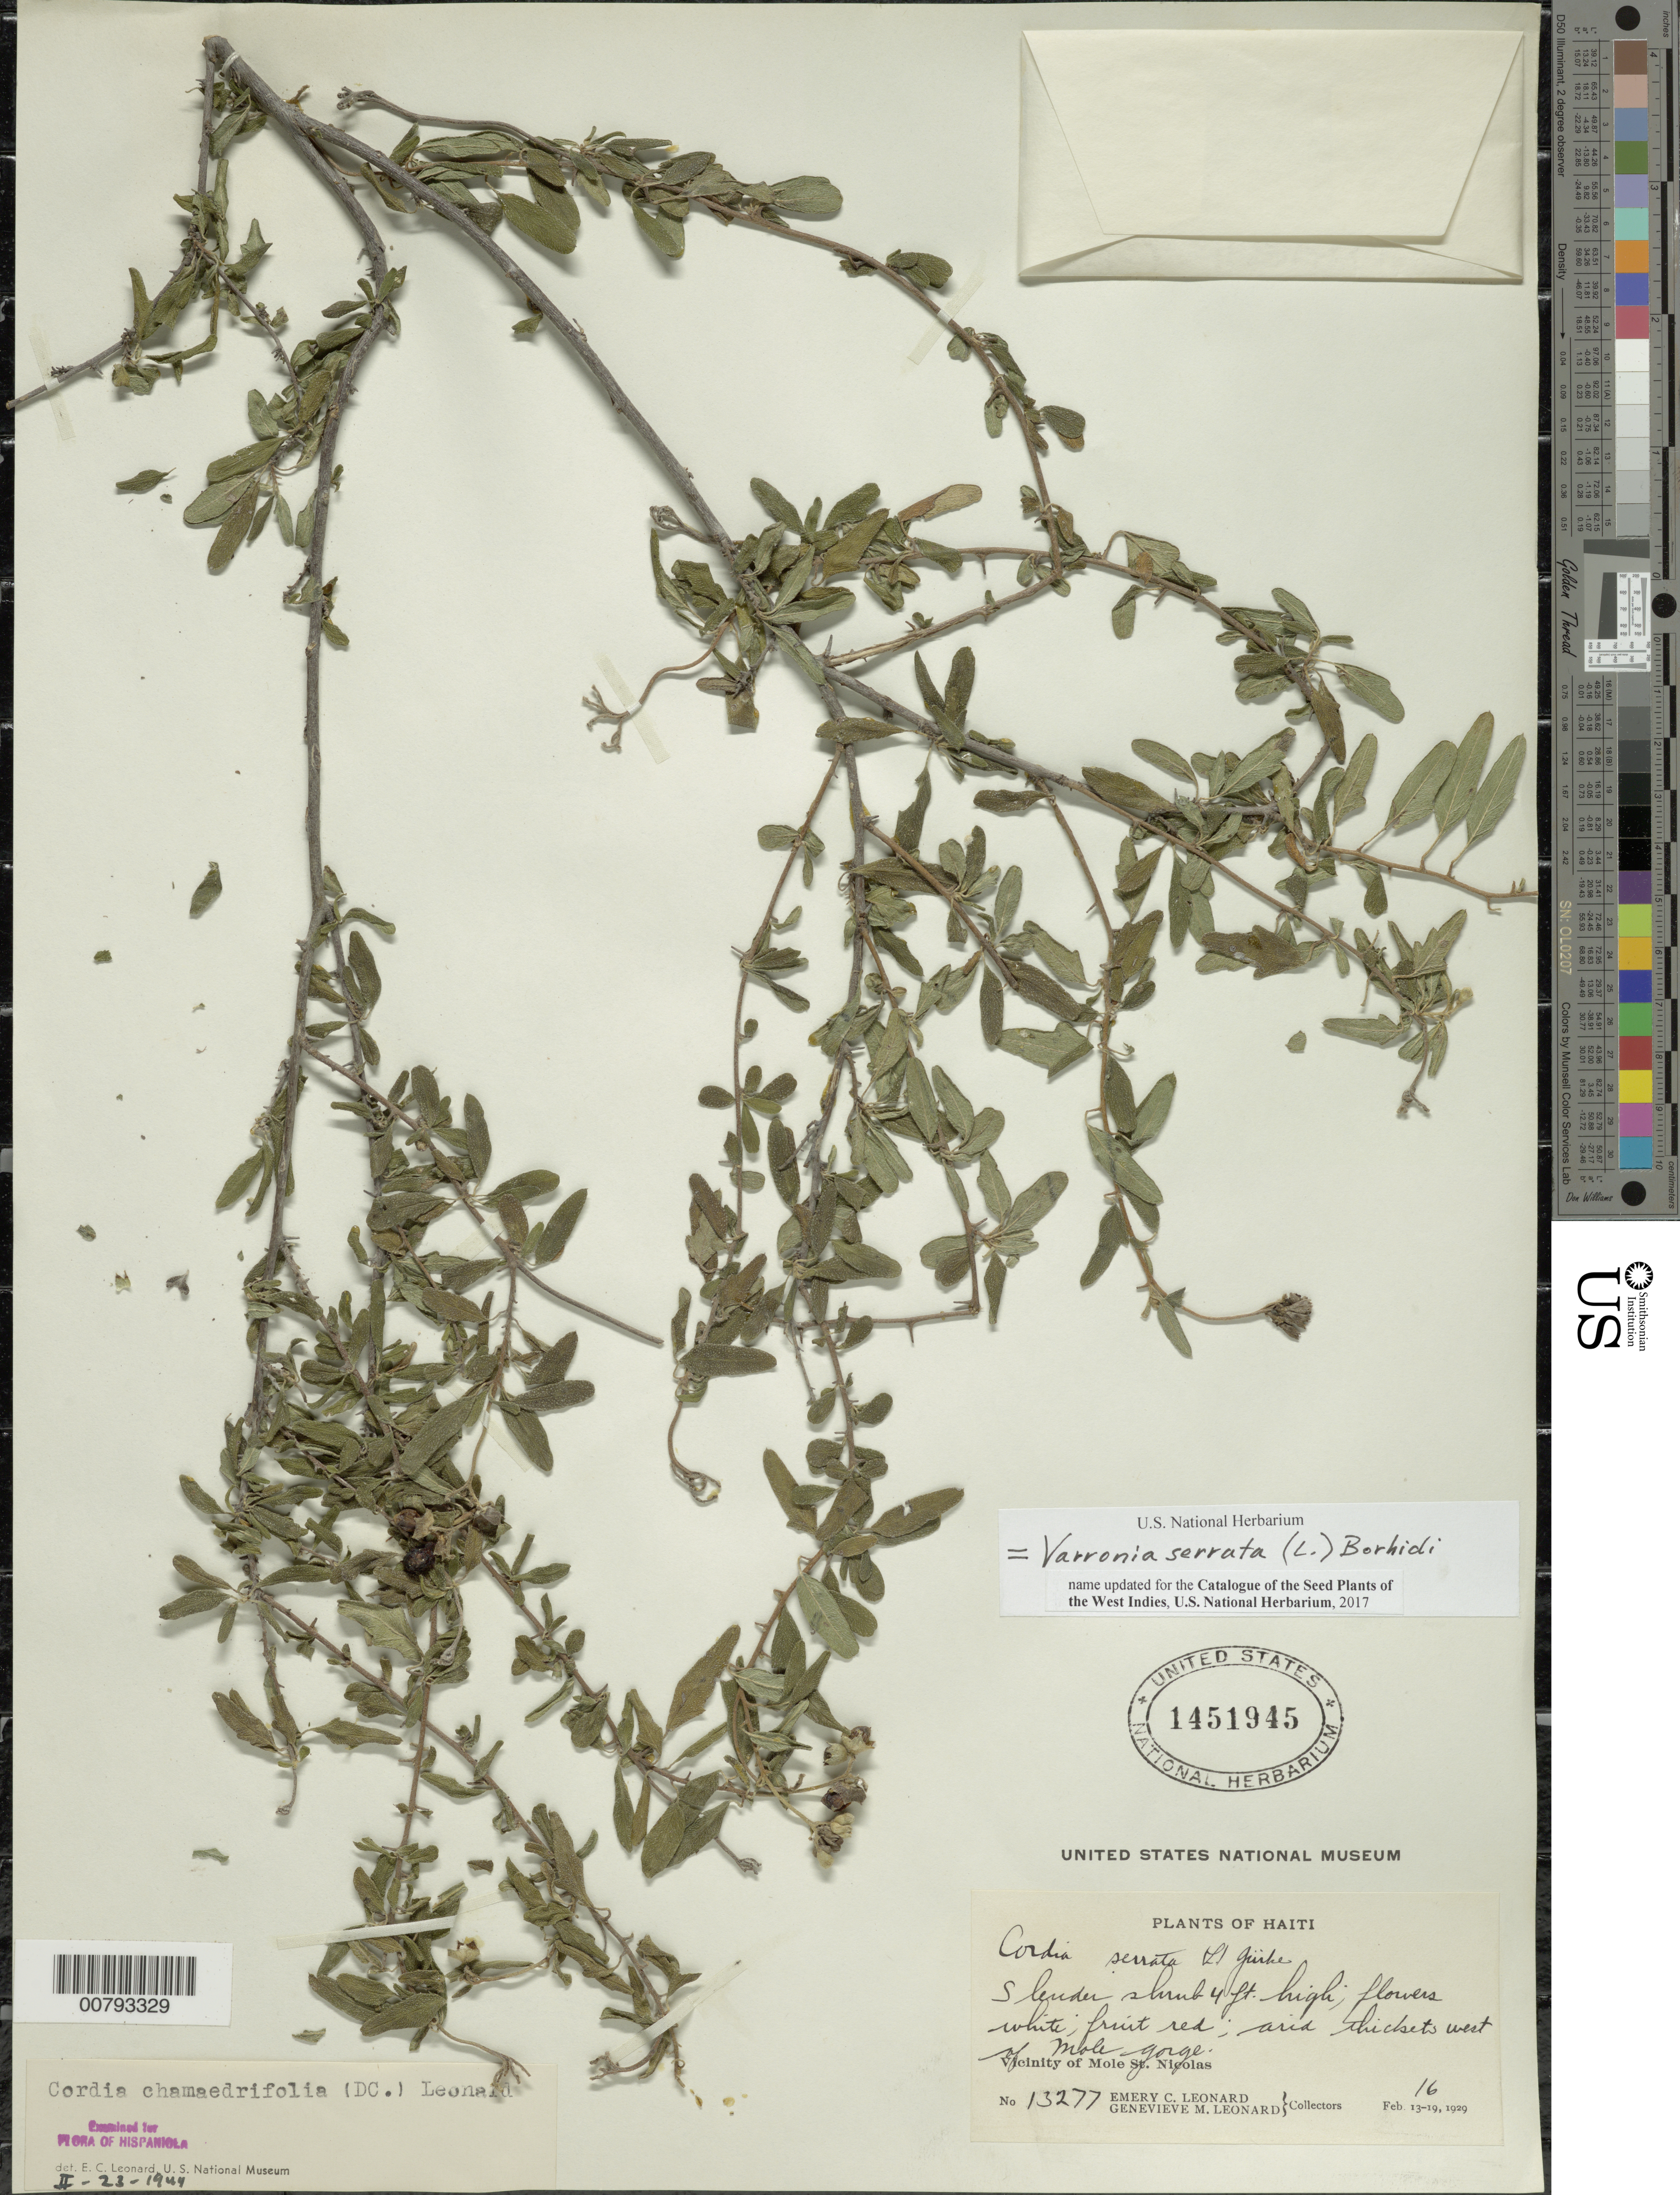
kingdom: Plantae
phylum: Tracheophyta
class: Magnoliopsida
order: Boraginales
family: Cordiaceae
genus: Varronia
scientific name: Varronia serrata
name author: (L.) Borhidi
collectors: E. C. Leonard & G. M. Leonard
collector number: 13277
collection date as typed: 16 Feb 1929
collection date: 1929-02-16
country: Haiti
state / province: Nord-Óuest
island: Hispaniola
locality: Vicinity of Mole St. Nicolas, west of Mole Gorge.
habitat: Arid thickets.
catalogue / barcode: US 1451945